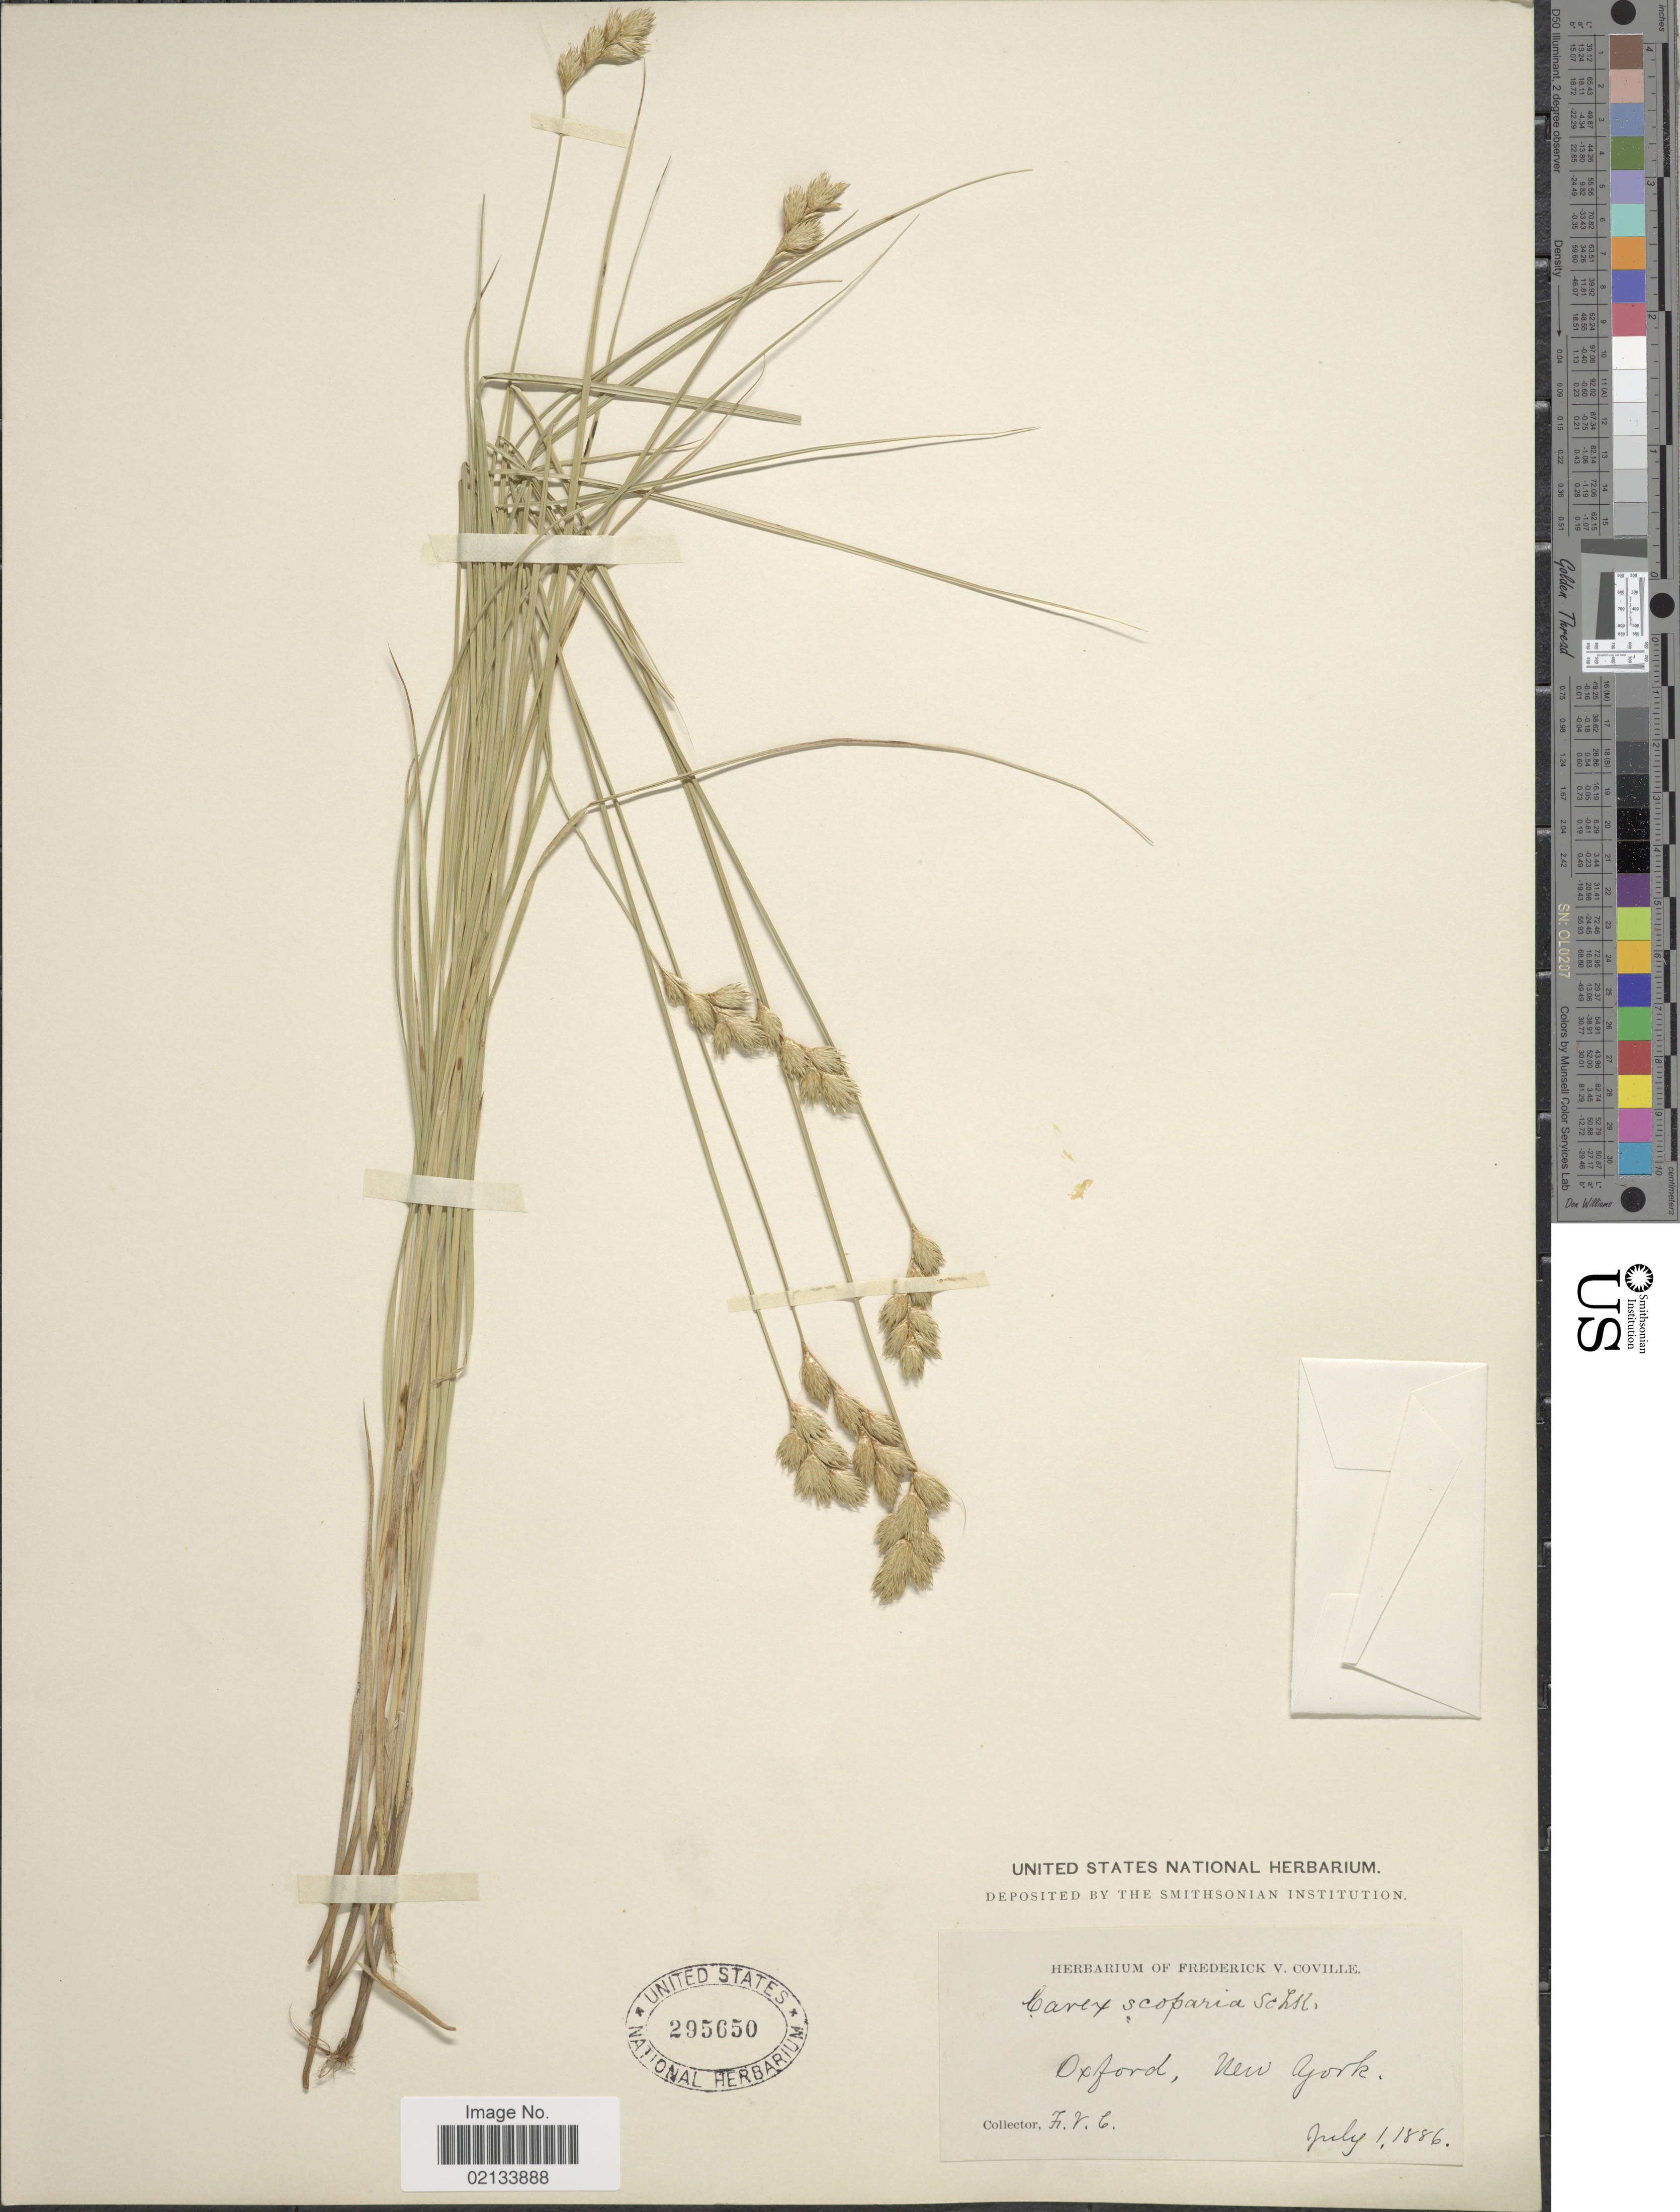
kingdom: Plantae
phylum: Tracheophyta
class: Liliopsida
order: Poales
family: Cyperaceae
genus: Carex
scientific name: Carex scoparia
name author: Schkuhr ex Willd.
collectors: F. V. Coville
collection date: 1886-07-01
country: United States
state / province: New York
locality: Oxford.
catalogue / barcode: US 295650